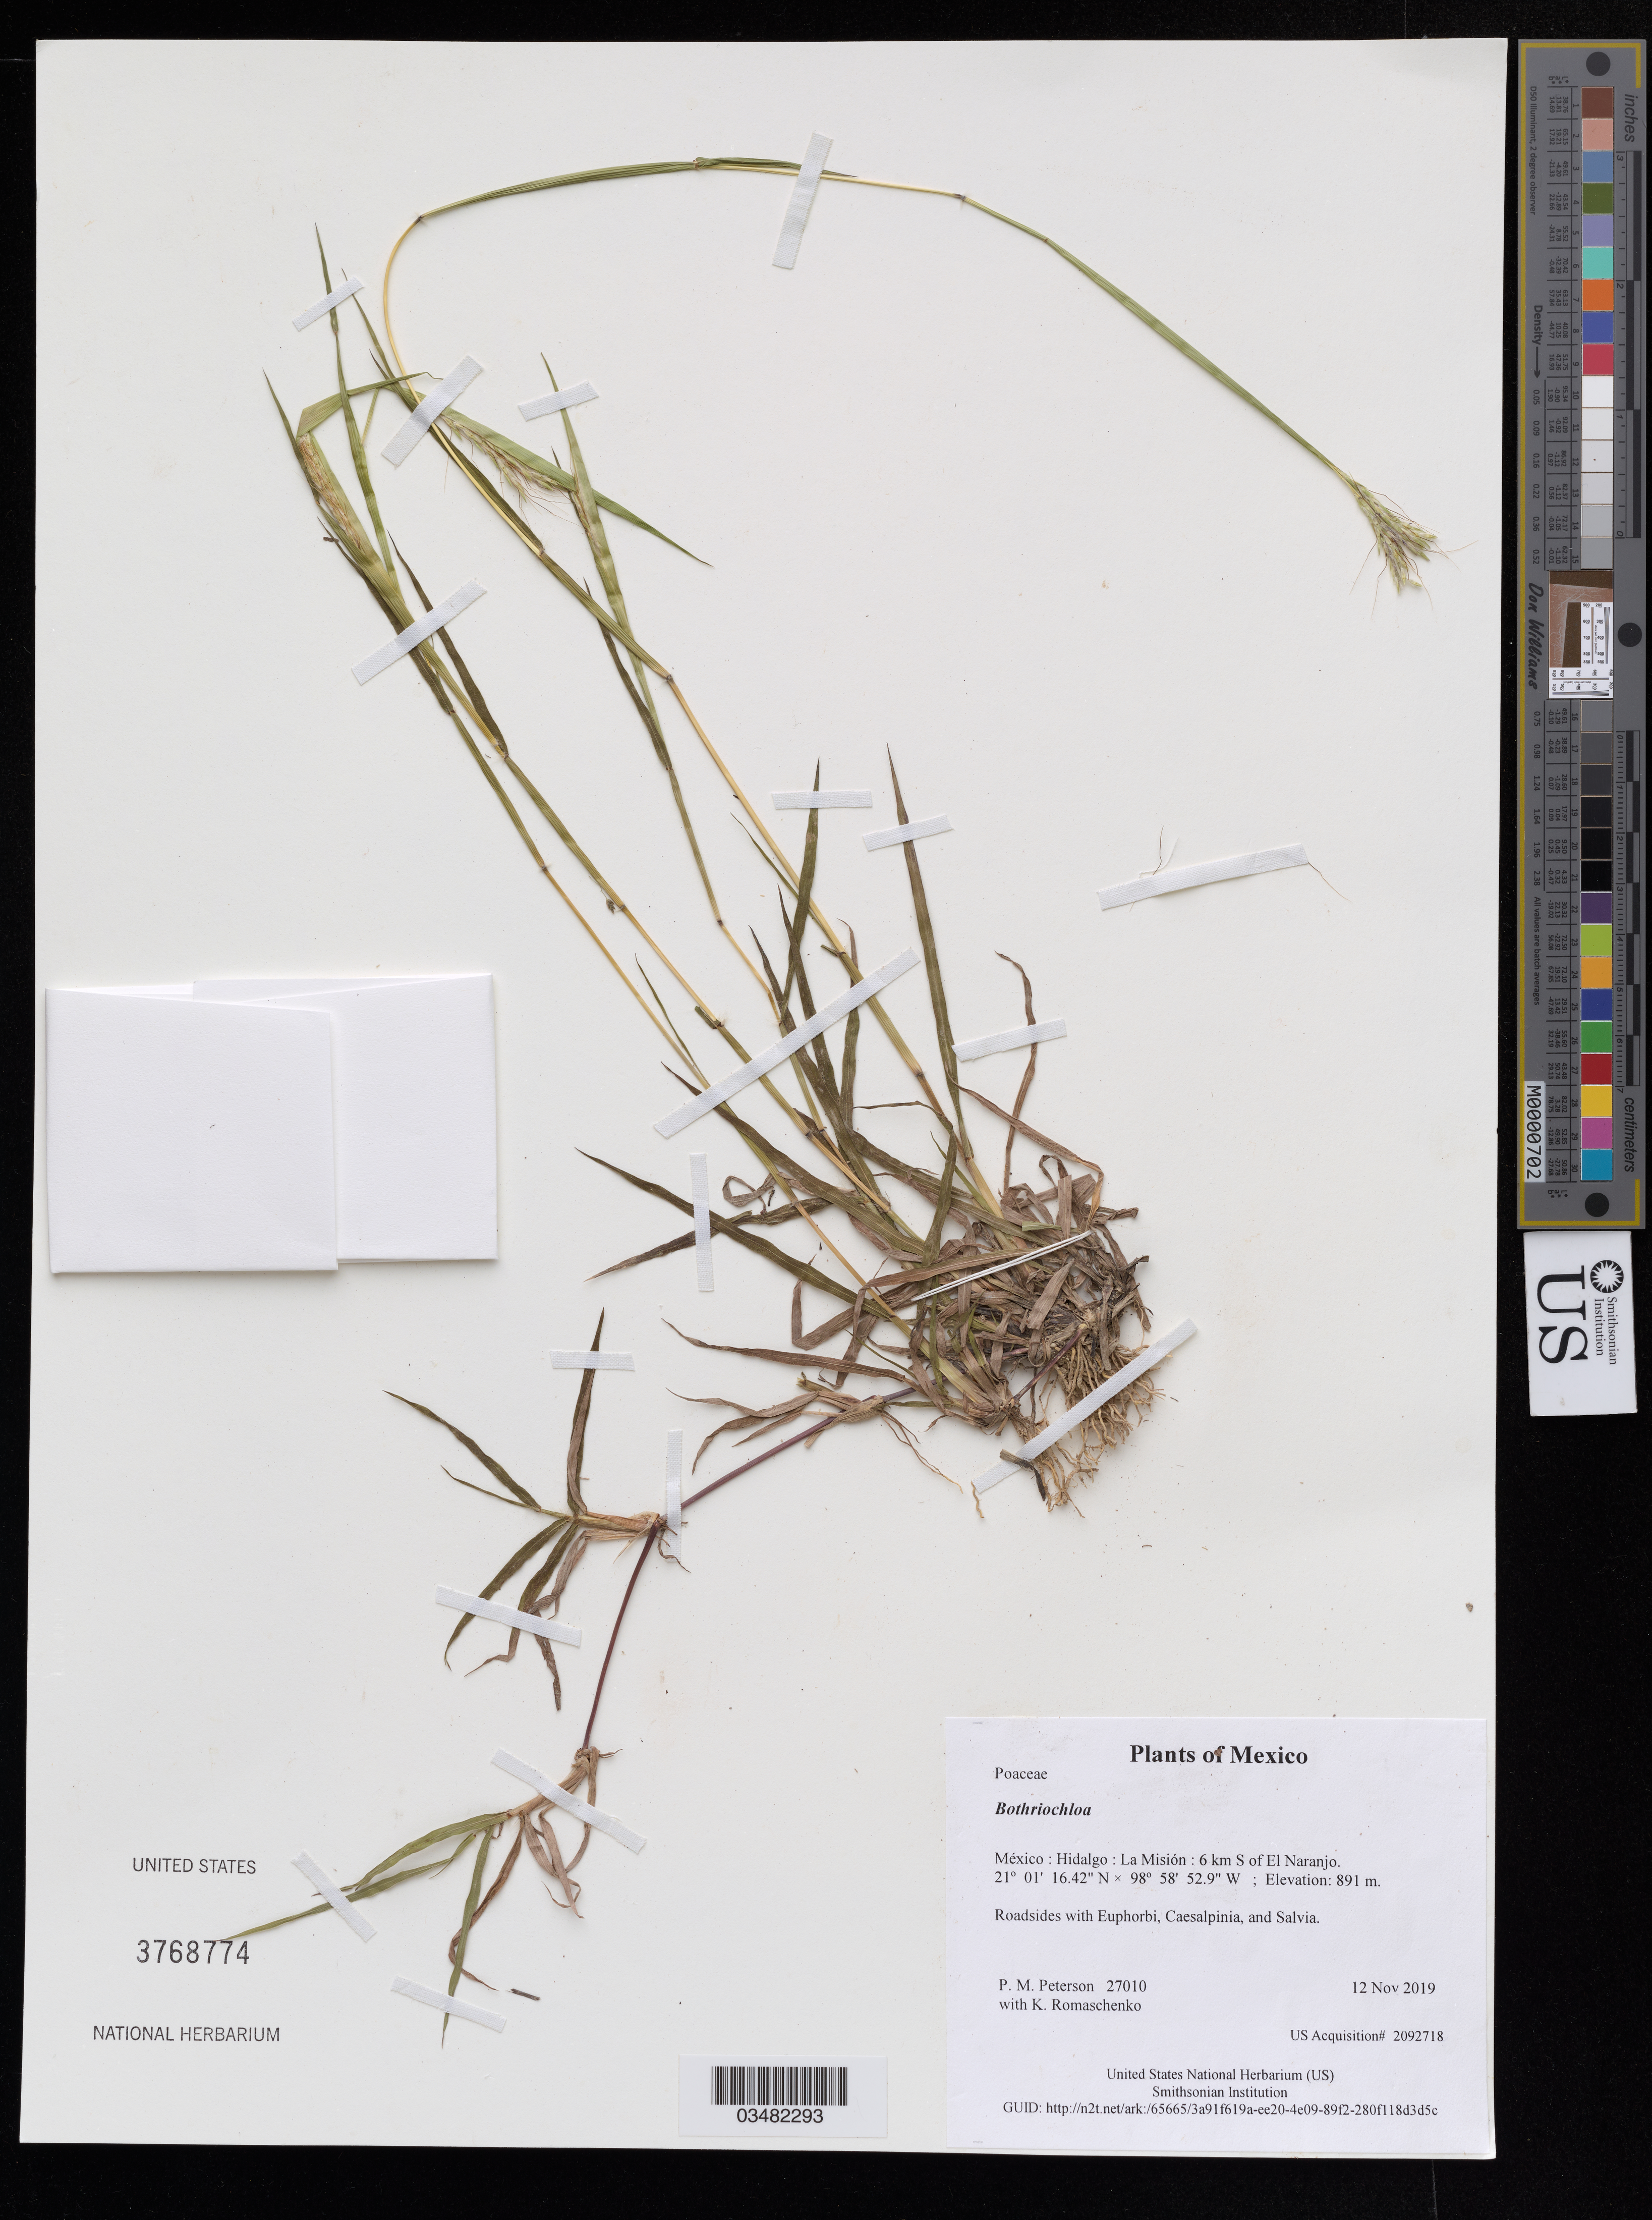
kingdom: Plantae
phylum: Tracheophyta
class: Liliopsida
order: Poales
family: Poaceae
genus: Bothriochloa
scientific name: Bothriochloa sp.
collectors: P. M. Peterson & K. Romaschenko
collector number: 27010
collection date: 2019-11-12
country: México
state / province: Hidalgo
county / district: La Misión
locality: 6 km S of El Naranjo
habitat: Roadsides with Euphorbi, Caesalpinia, and Salvia.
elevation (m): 891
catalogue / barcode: US 3768774